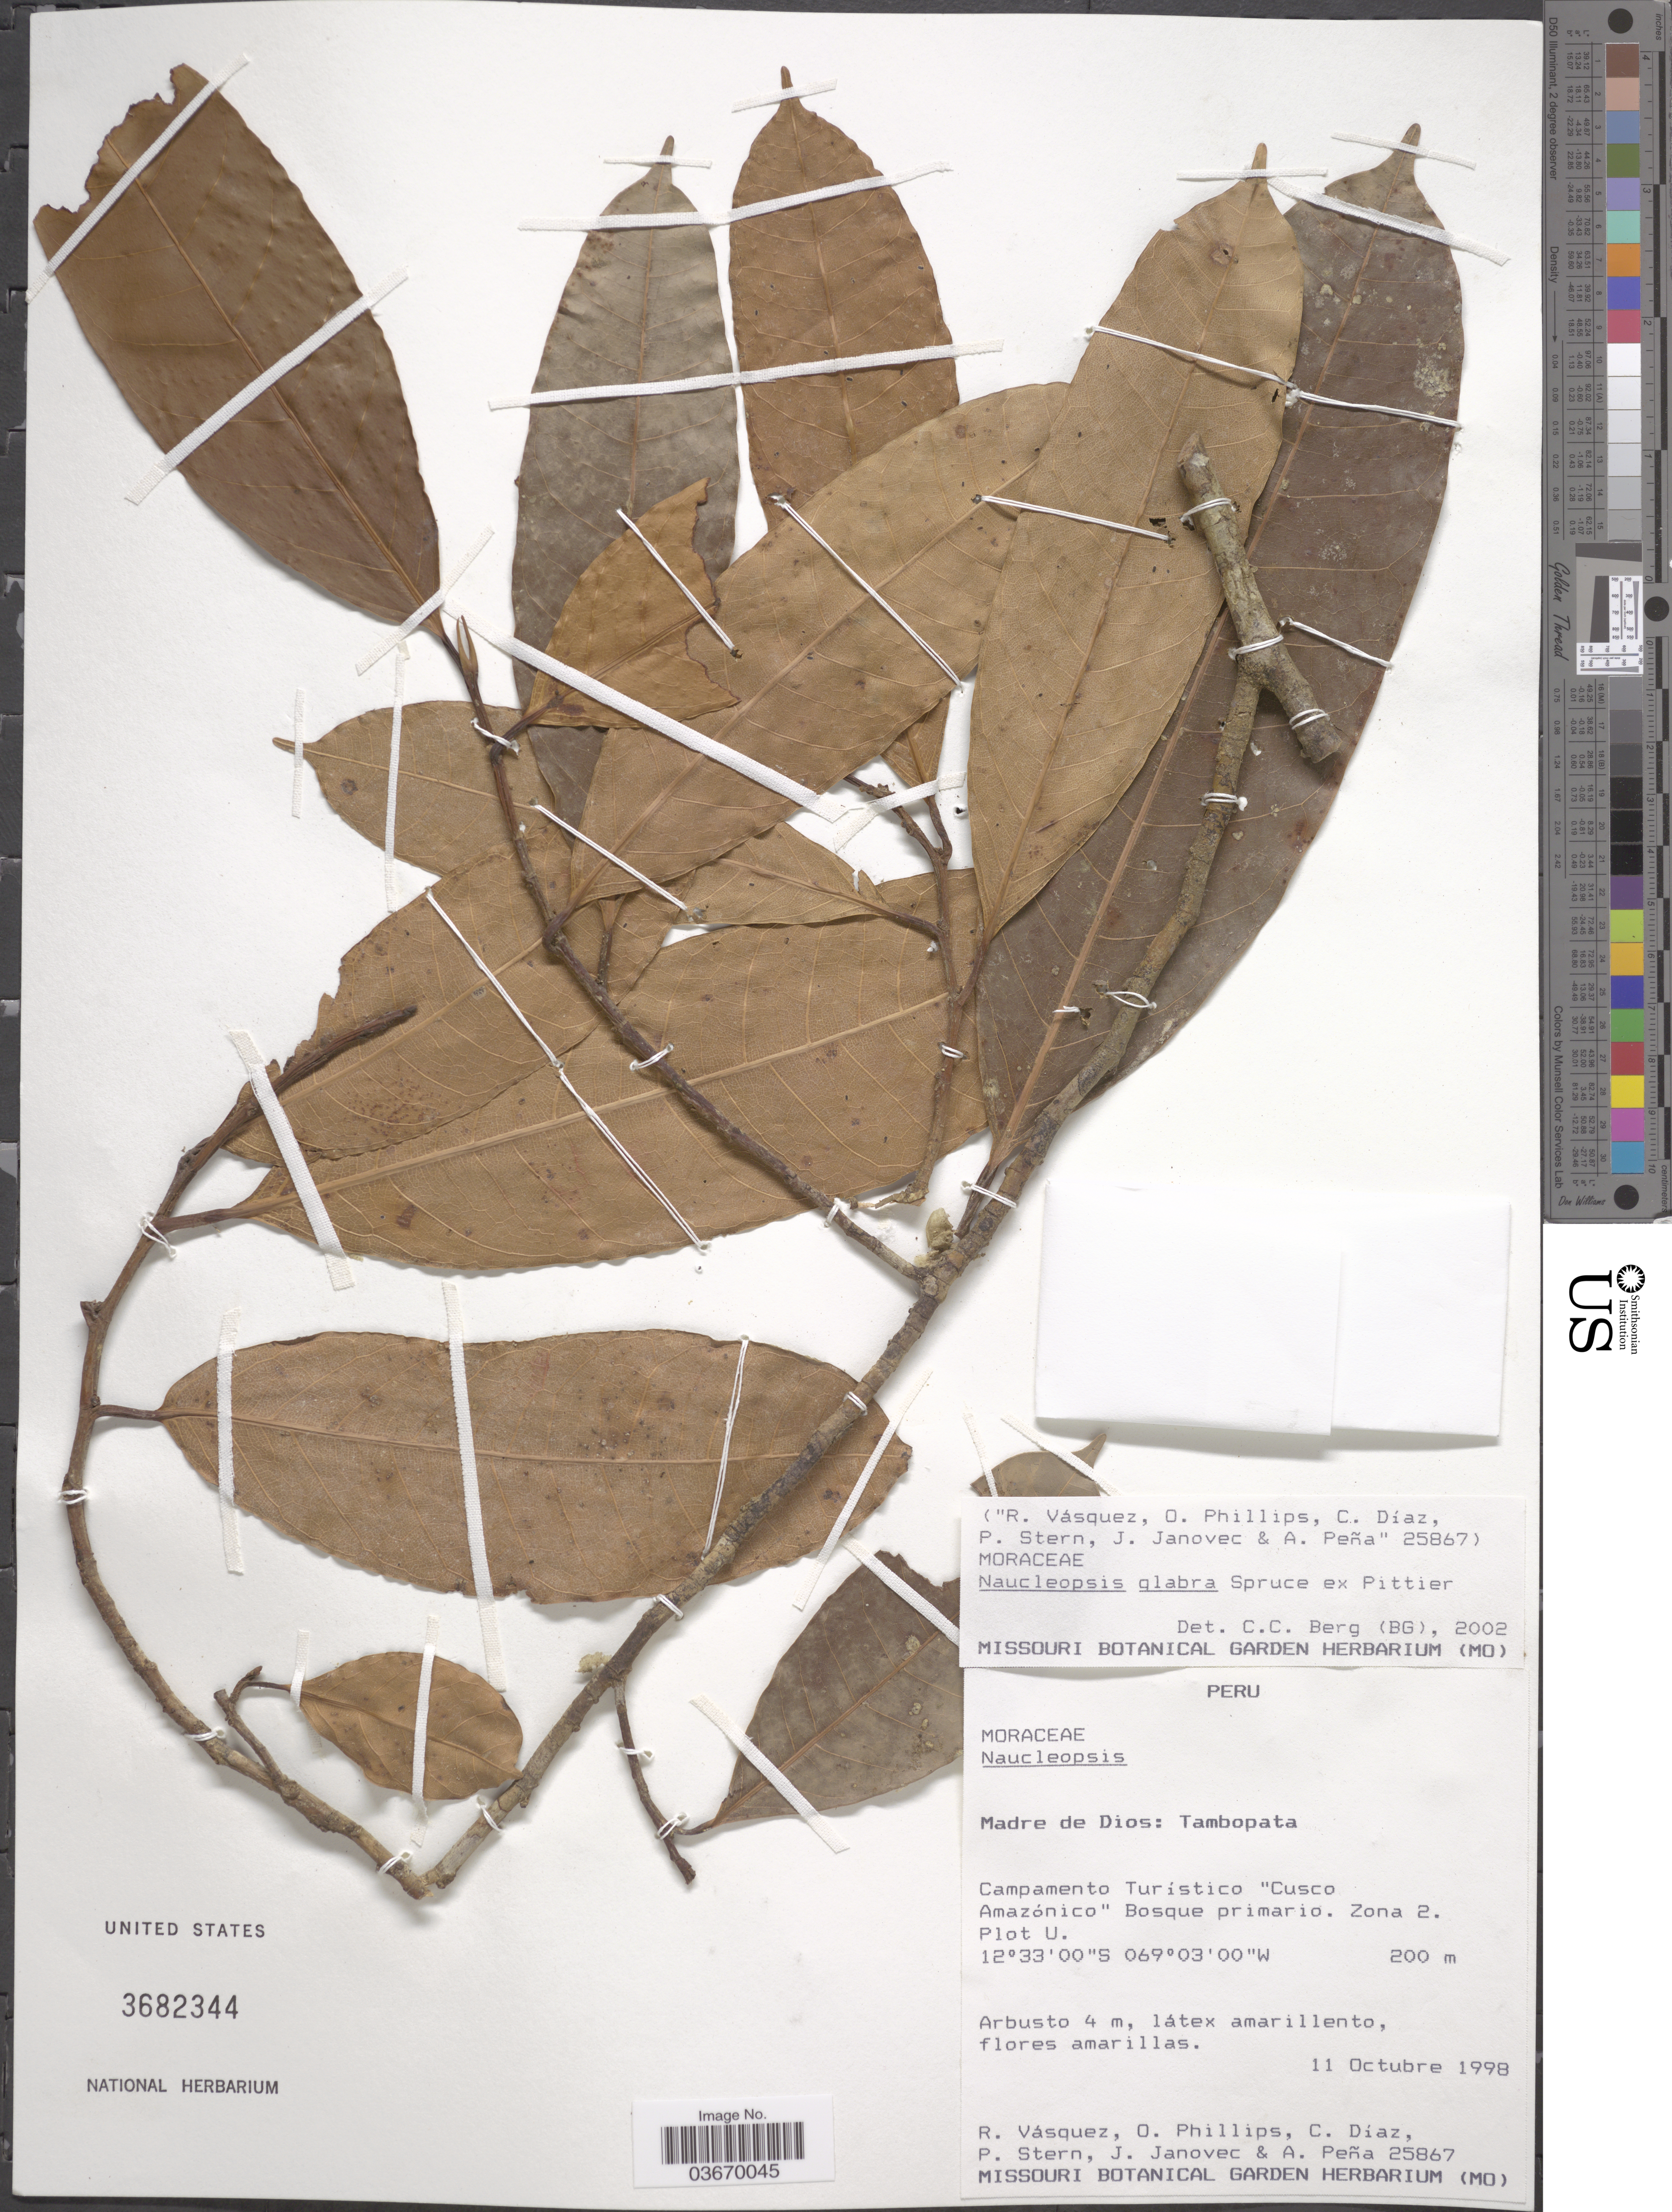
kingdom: Plantae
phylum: Tracheophyta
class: Magnoliopsida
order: Rosales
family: Moraceae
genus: Naucleopsis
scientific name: Naucleopsis glabra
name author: Spruce ex Pittier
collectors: R. Vásquez, O. Phillips, C. Díaz, P. Stern & et al.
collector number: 25867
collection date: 1998-10-11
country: Peru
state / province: Madre de Dios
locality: Tambopata. Campamento Turístico 'Cusco Amazónico' Bosque primario. Zona 2. Plot U.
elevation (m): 200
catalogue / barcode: US 3682344